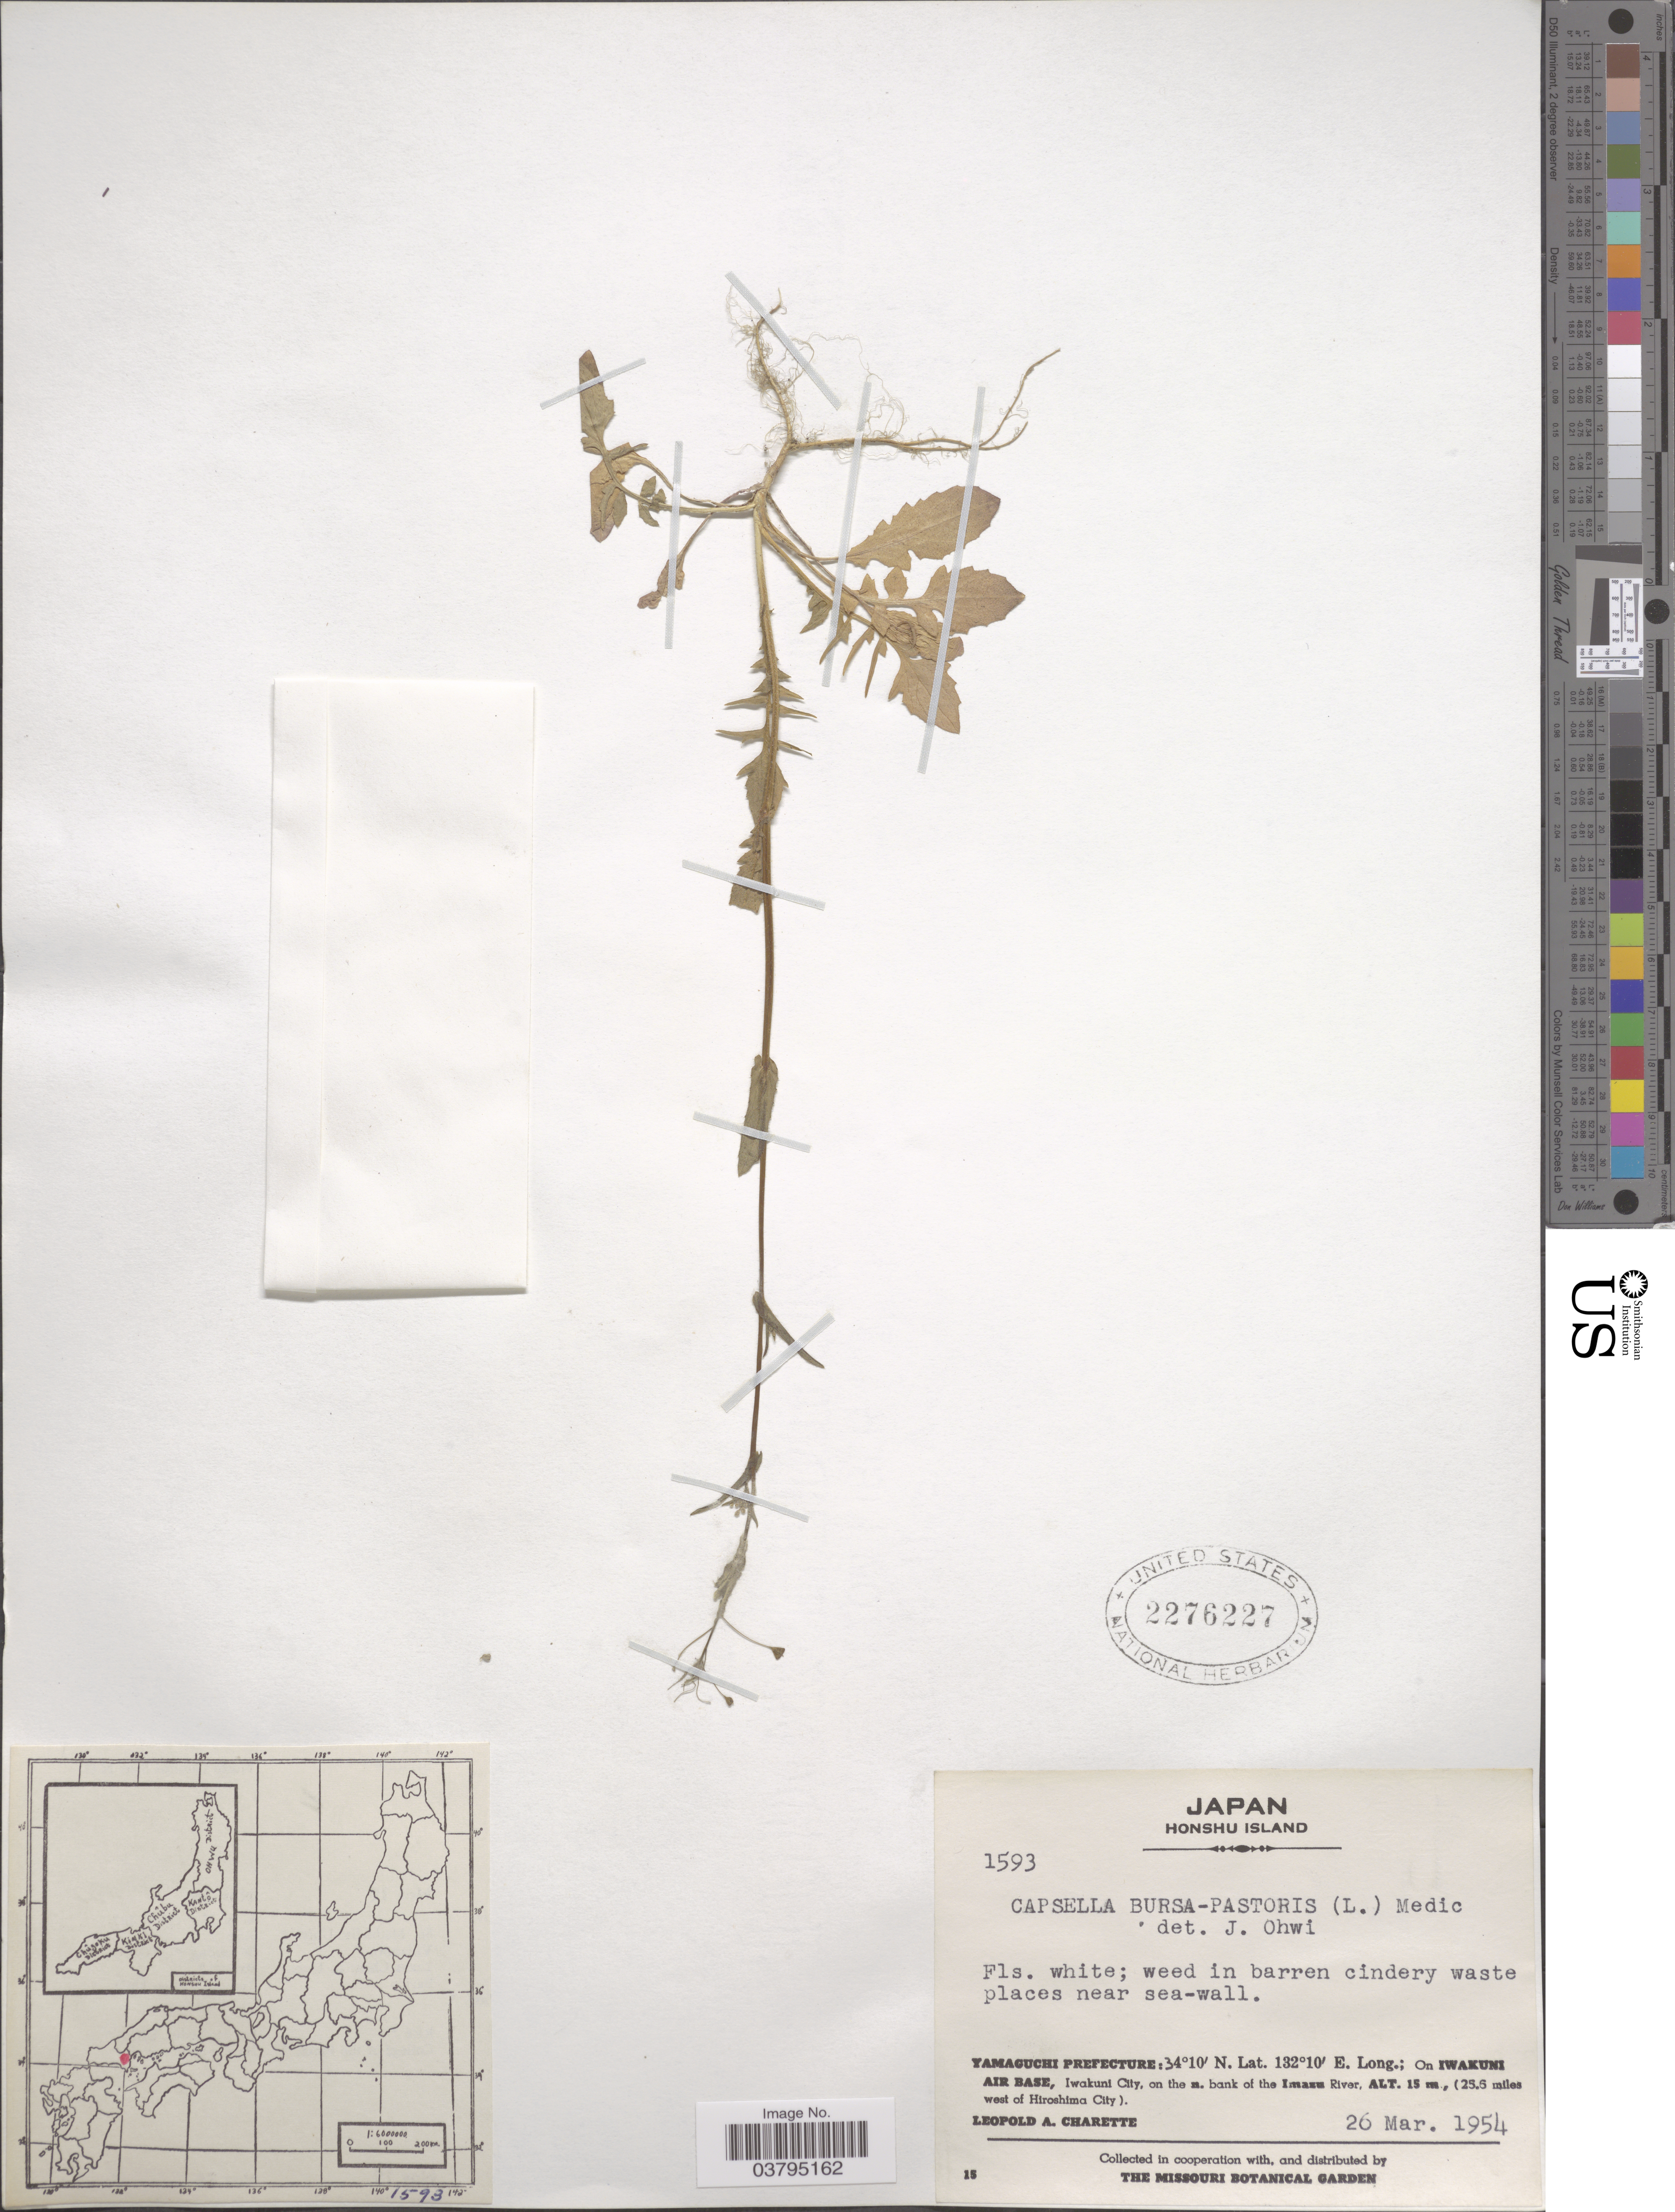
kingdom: Plantae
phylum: Tracheophyta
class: Magnoliopsida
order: Brassicales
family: Brassicaceae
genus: Capsella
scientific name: Capsella bursa-pastoris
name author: (L.) Medik.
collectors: L. A. Charette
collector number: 1593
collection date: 1954-03-26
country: Japan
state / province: Yamaguti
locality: Honshu Island. Yamaguchi Prefecture. On Iwakuni Air Base, Iwakuni City, on the n. bank of the Imazu River, ( 25.6 miles west of Hiroshima City).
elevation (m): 15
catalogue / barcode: US 2276227